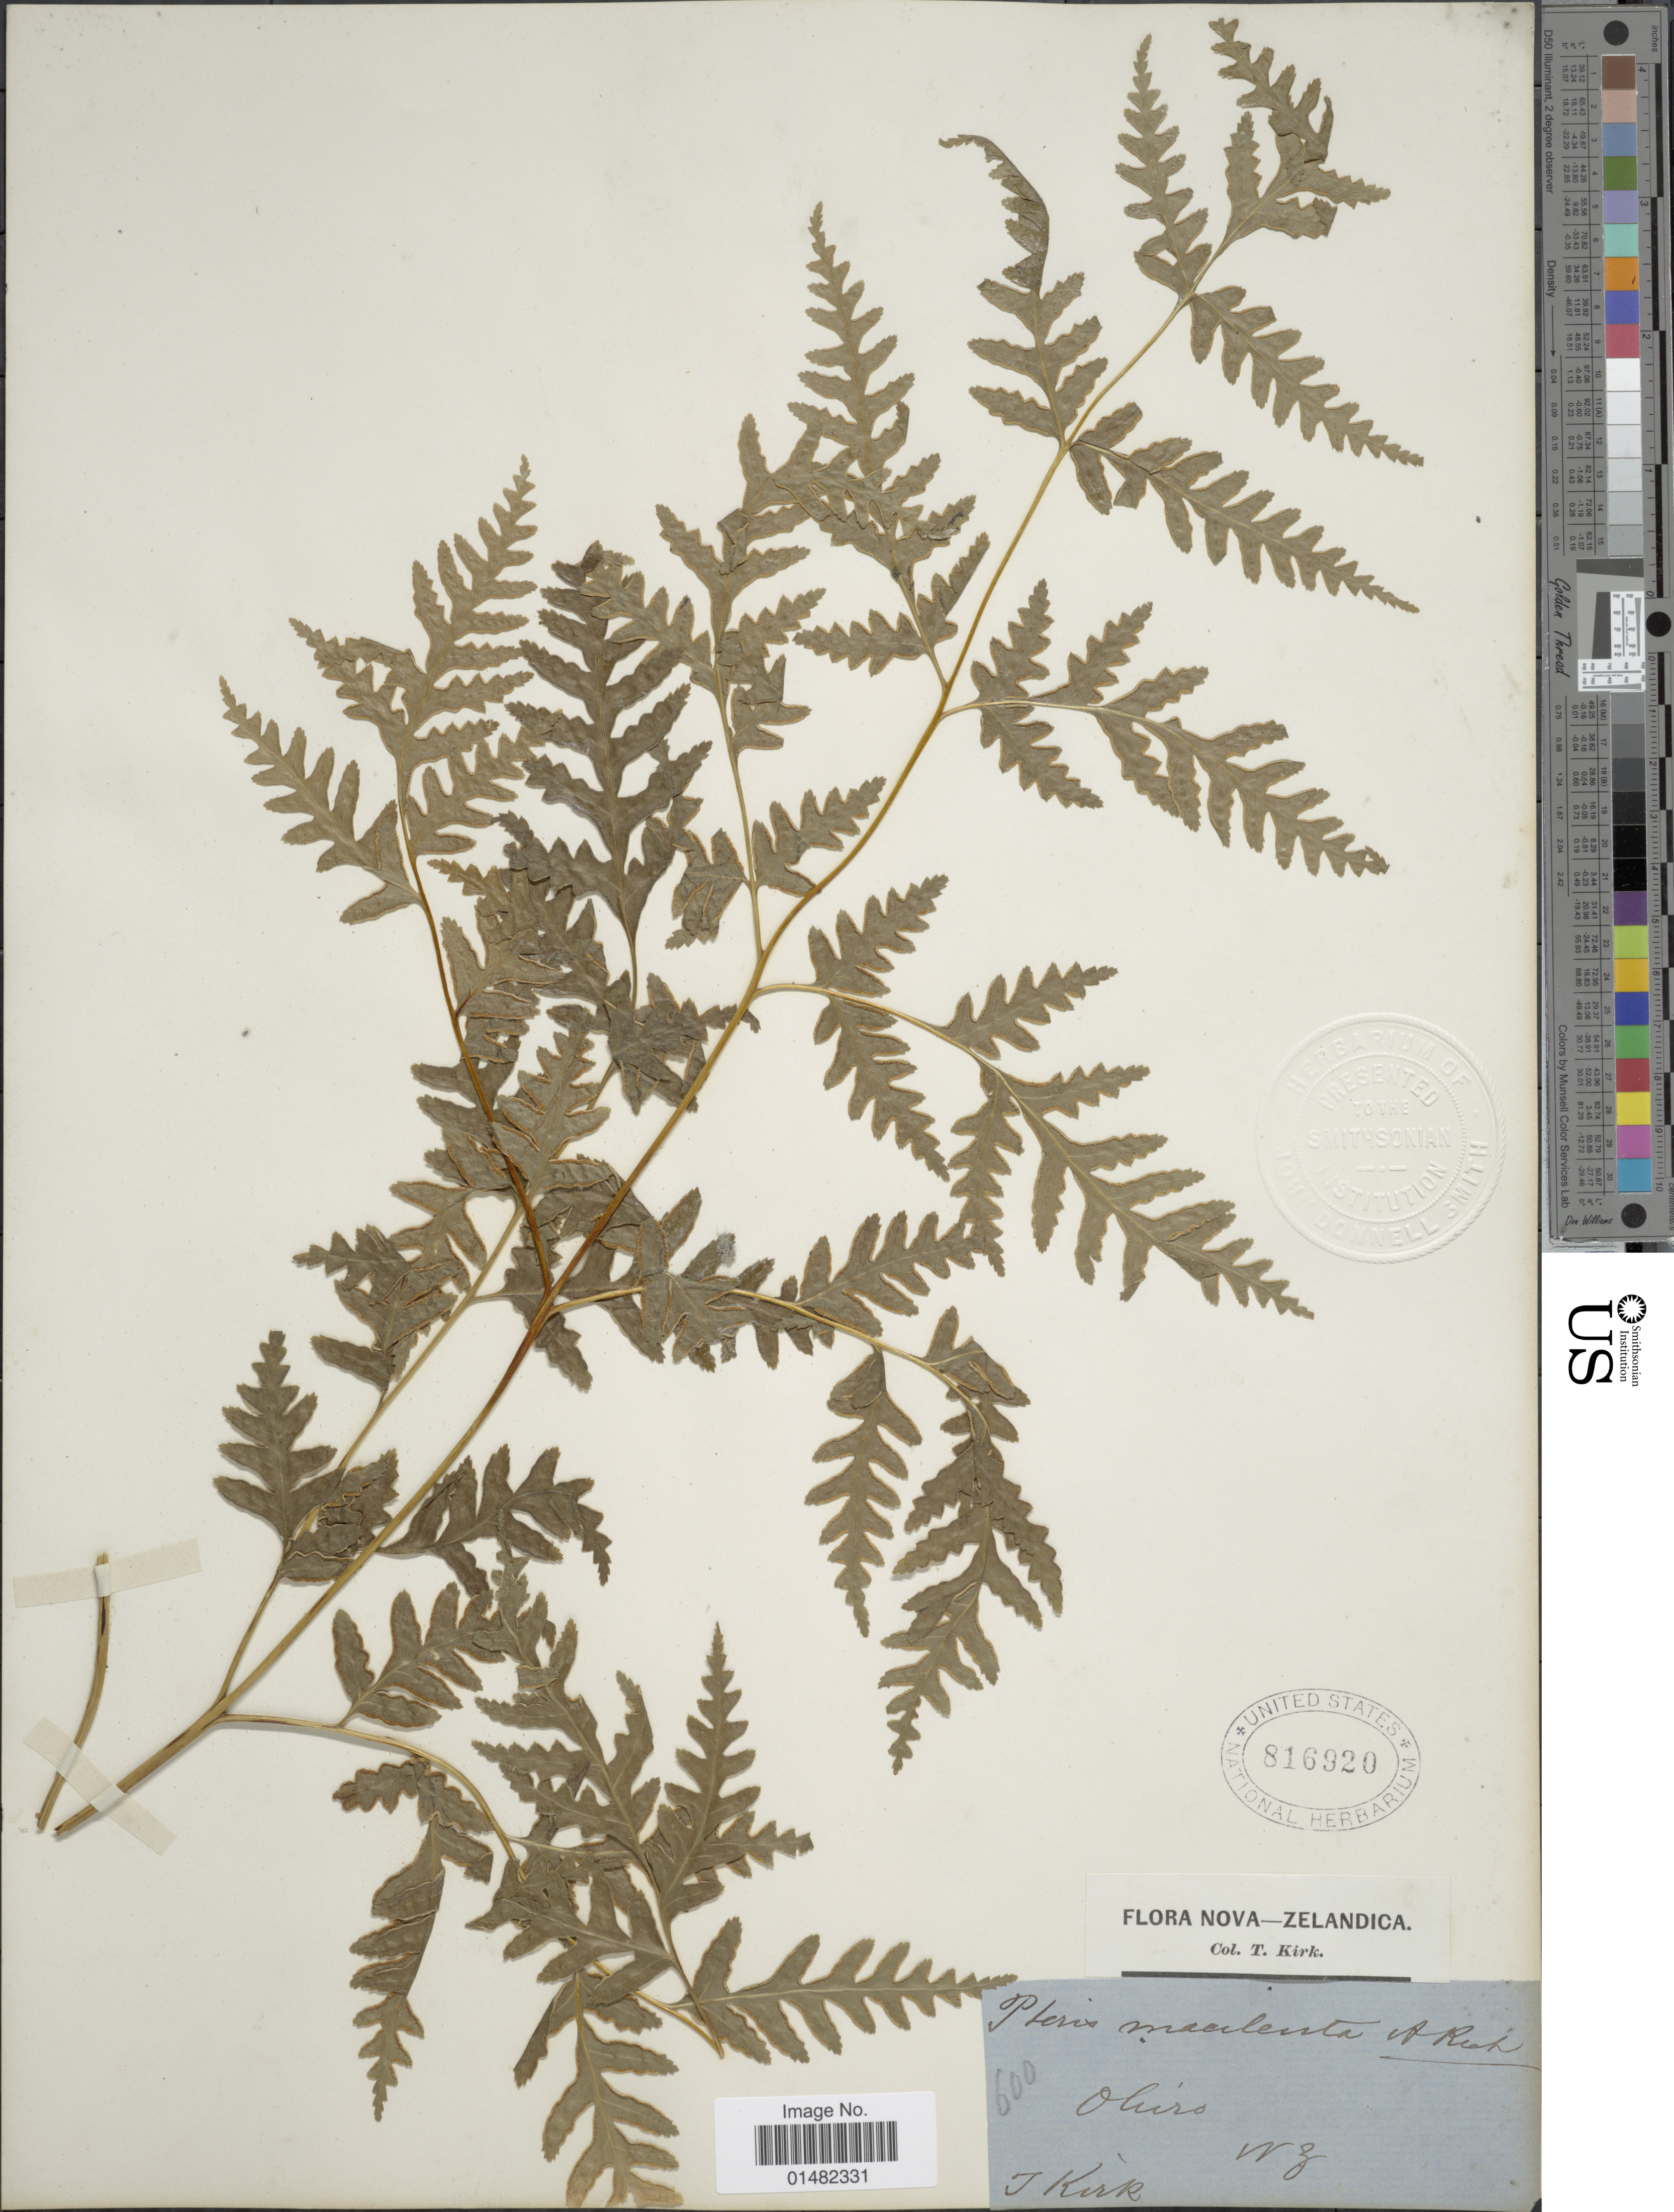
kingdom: Plantae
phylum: Tracheophyta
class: Polypodiopsida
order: Polypodiales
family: Pteridaceae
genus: Pteris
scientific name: Pteris macilenta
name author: A. Rich.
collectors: T. Kirk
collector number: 600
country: New Zealand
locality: Oluro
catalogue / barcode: US 816920